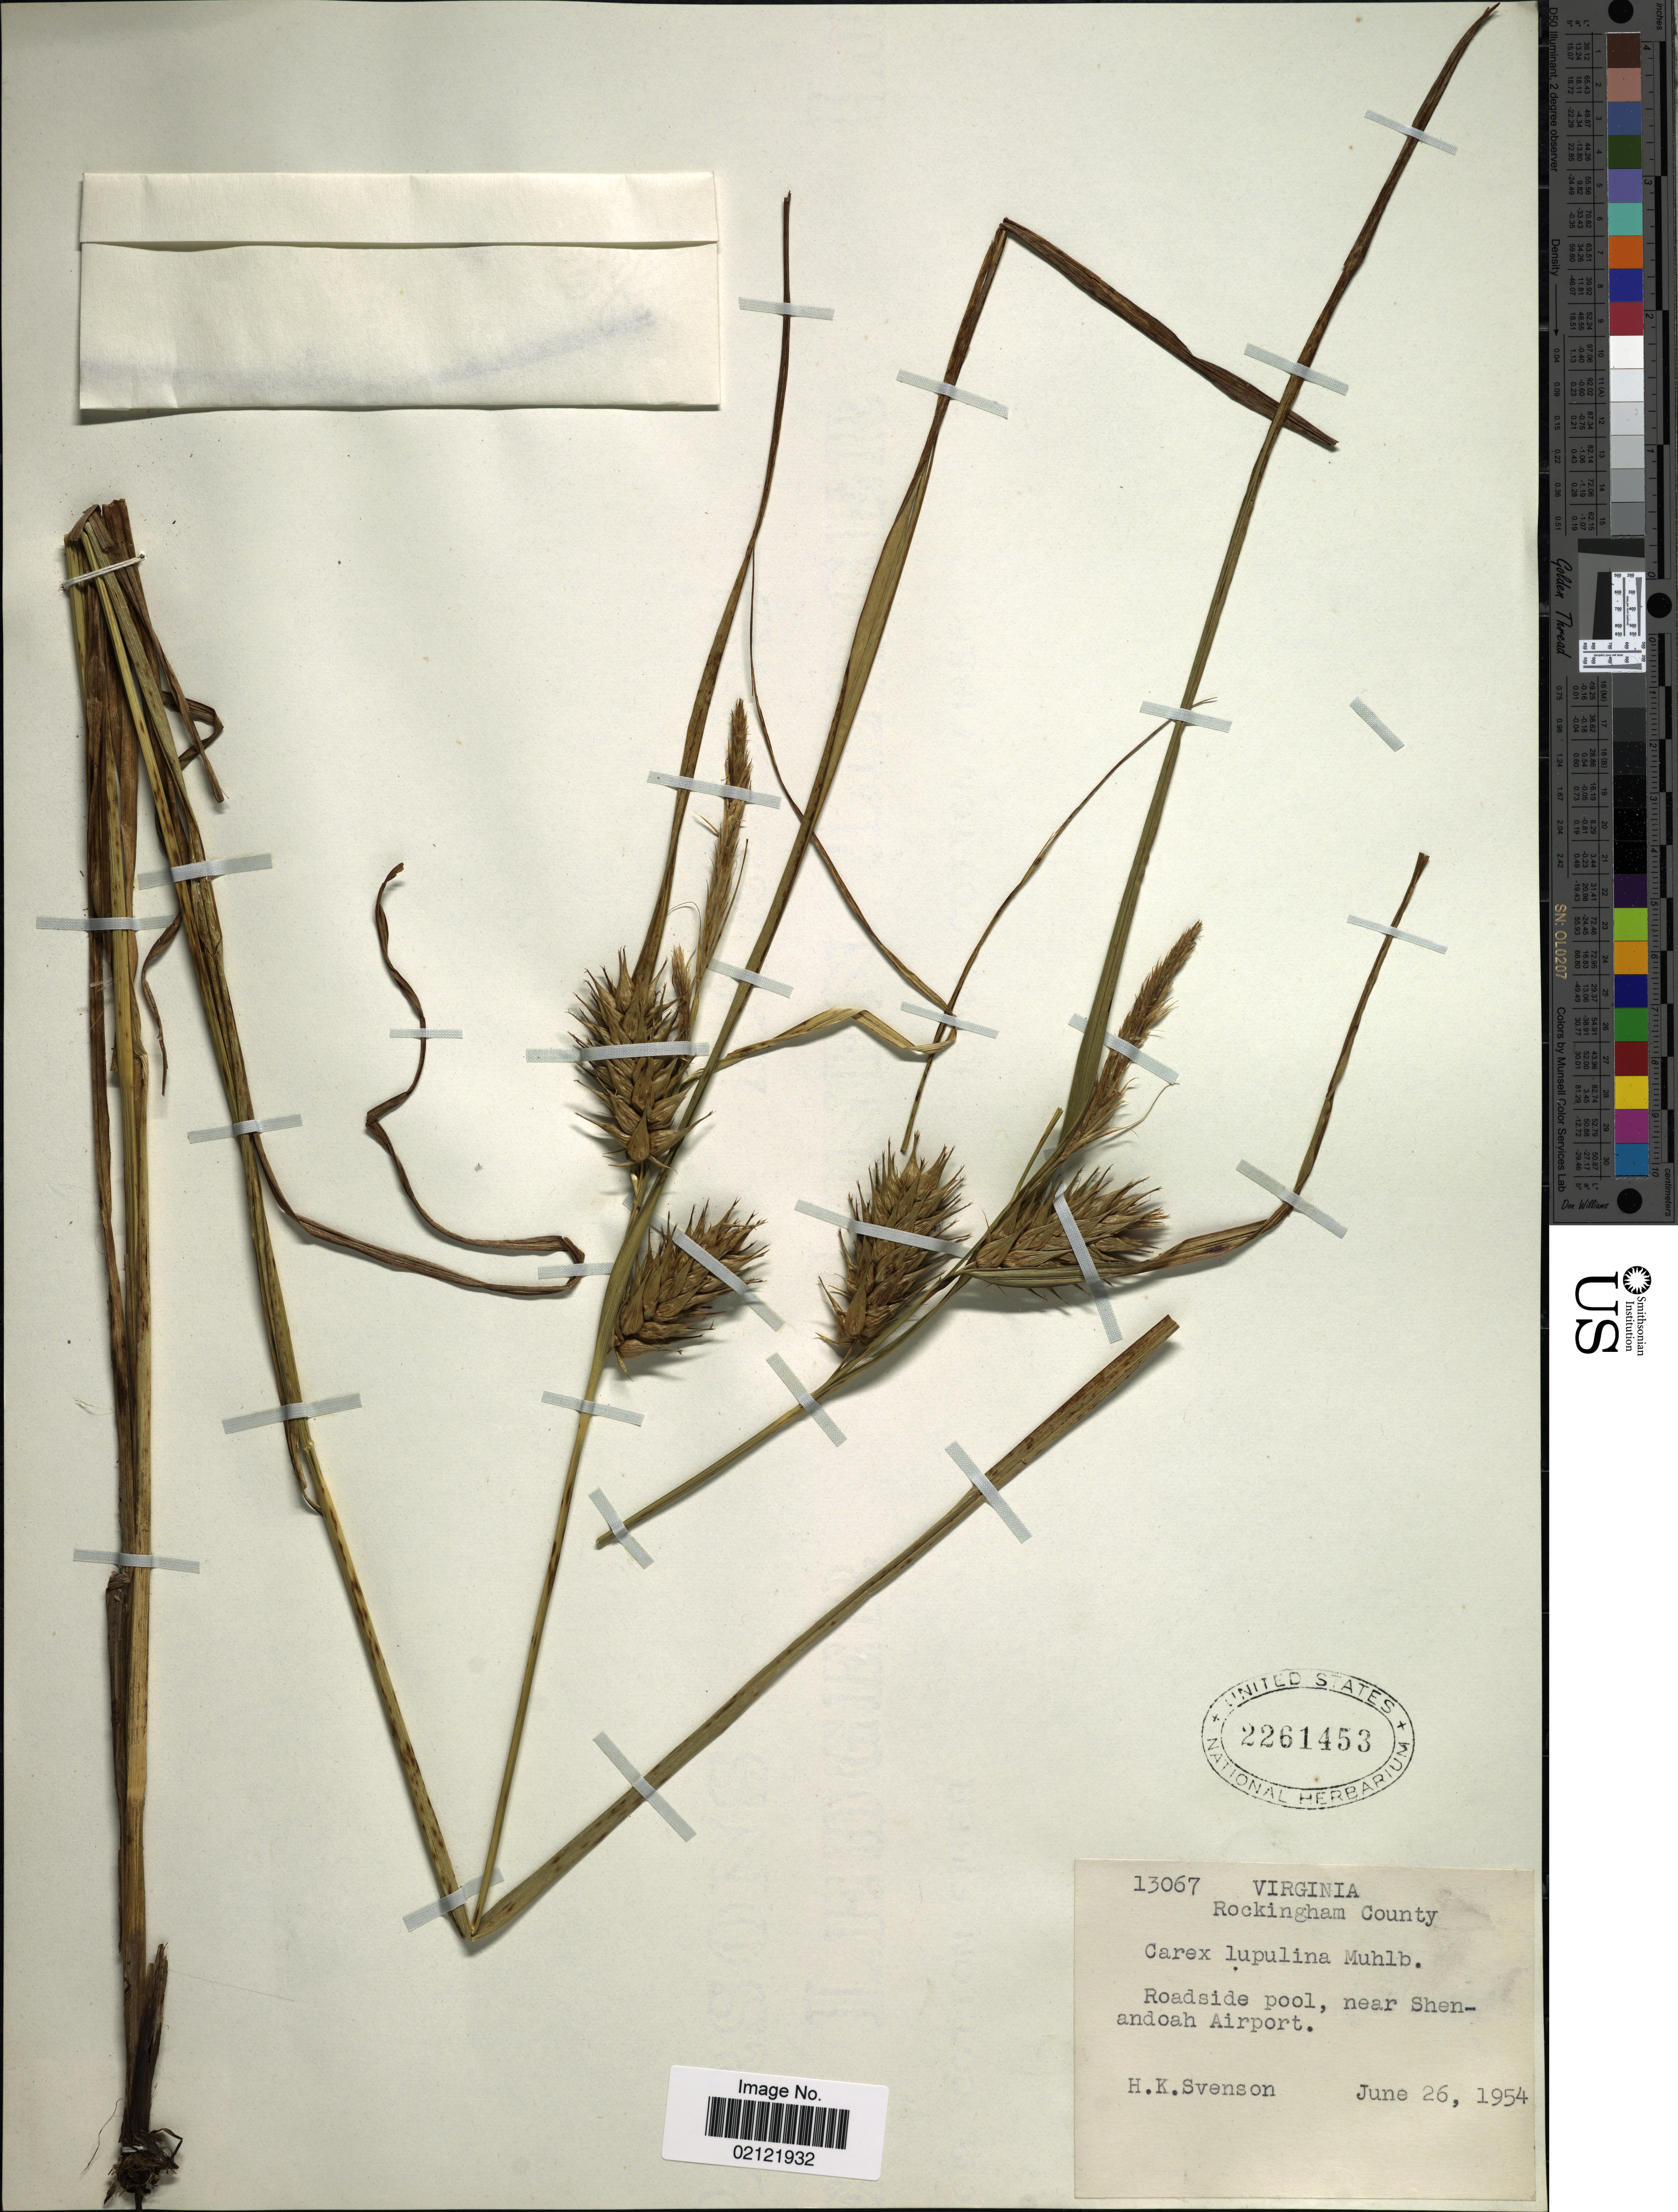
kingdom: Plantae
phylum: Tracheophyta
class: Liliopsida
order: Poales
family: Cyperaceae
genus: Carex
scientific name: Carex lupulina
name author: Muhl. ex Willd.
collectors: H. K. Svenson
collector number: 13067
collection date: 1954-06-26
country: United States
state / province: Virginia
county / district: Rockingham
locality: Roadside pool, near Shenandoah Airport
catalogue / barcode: US 2261453